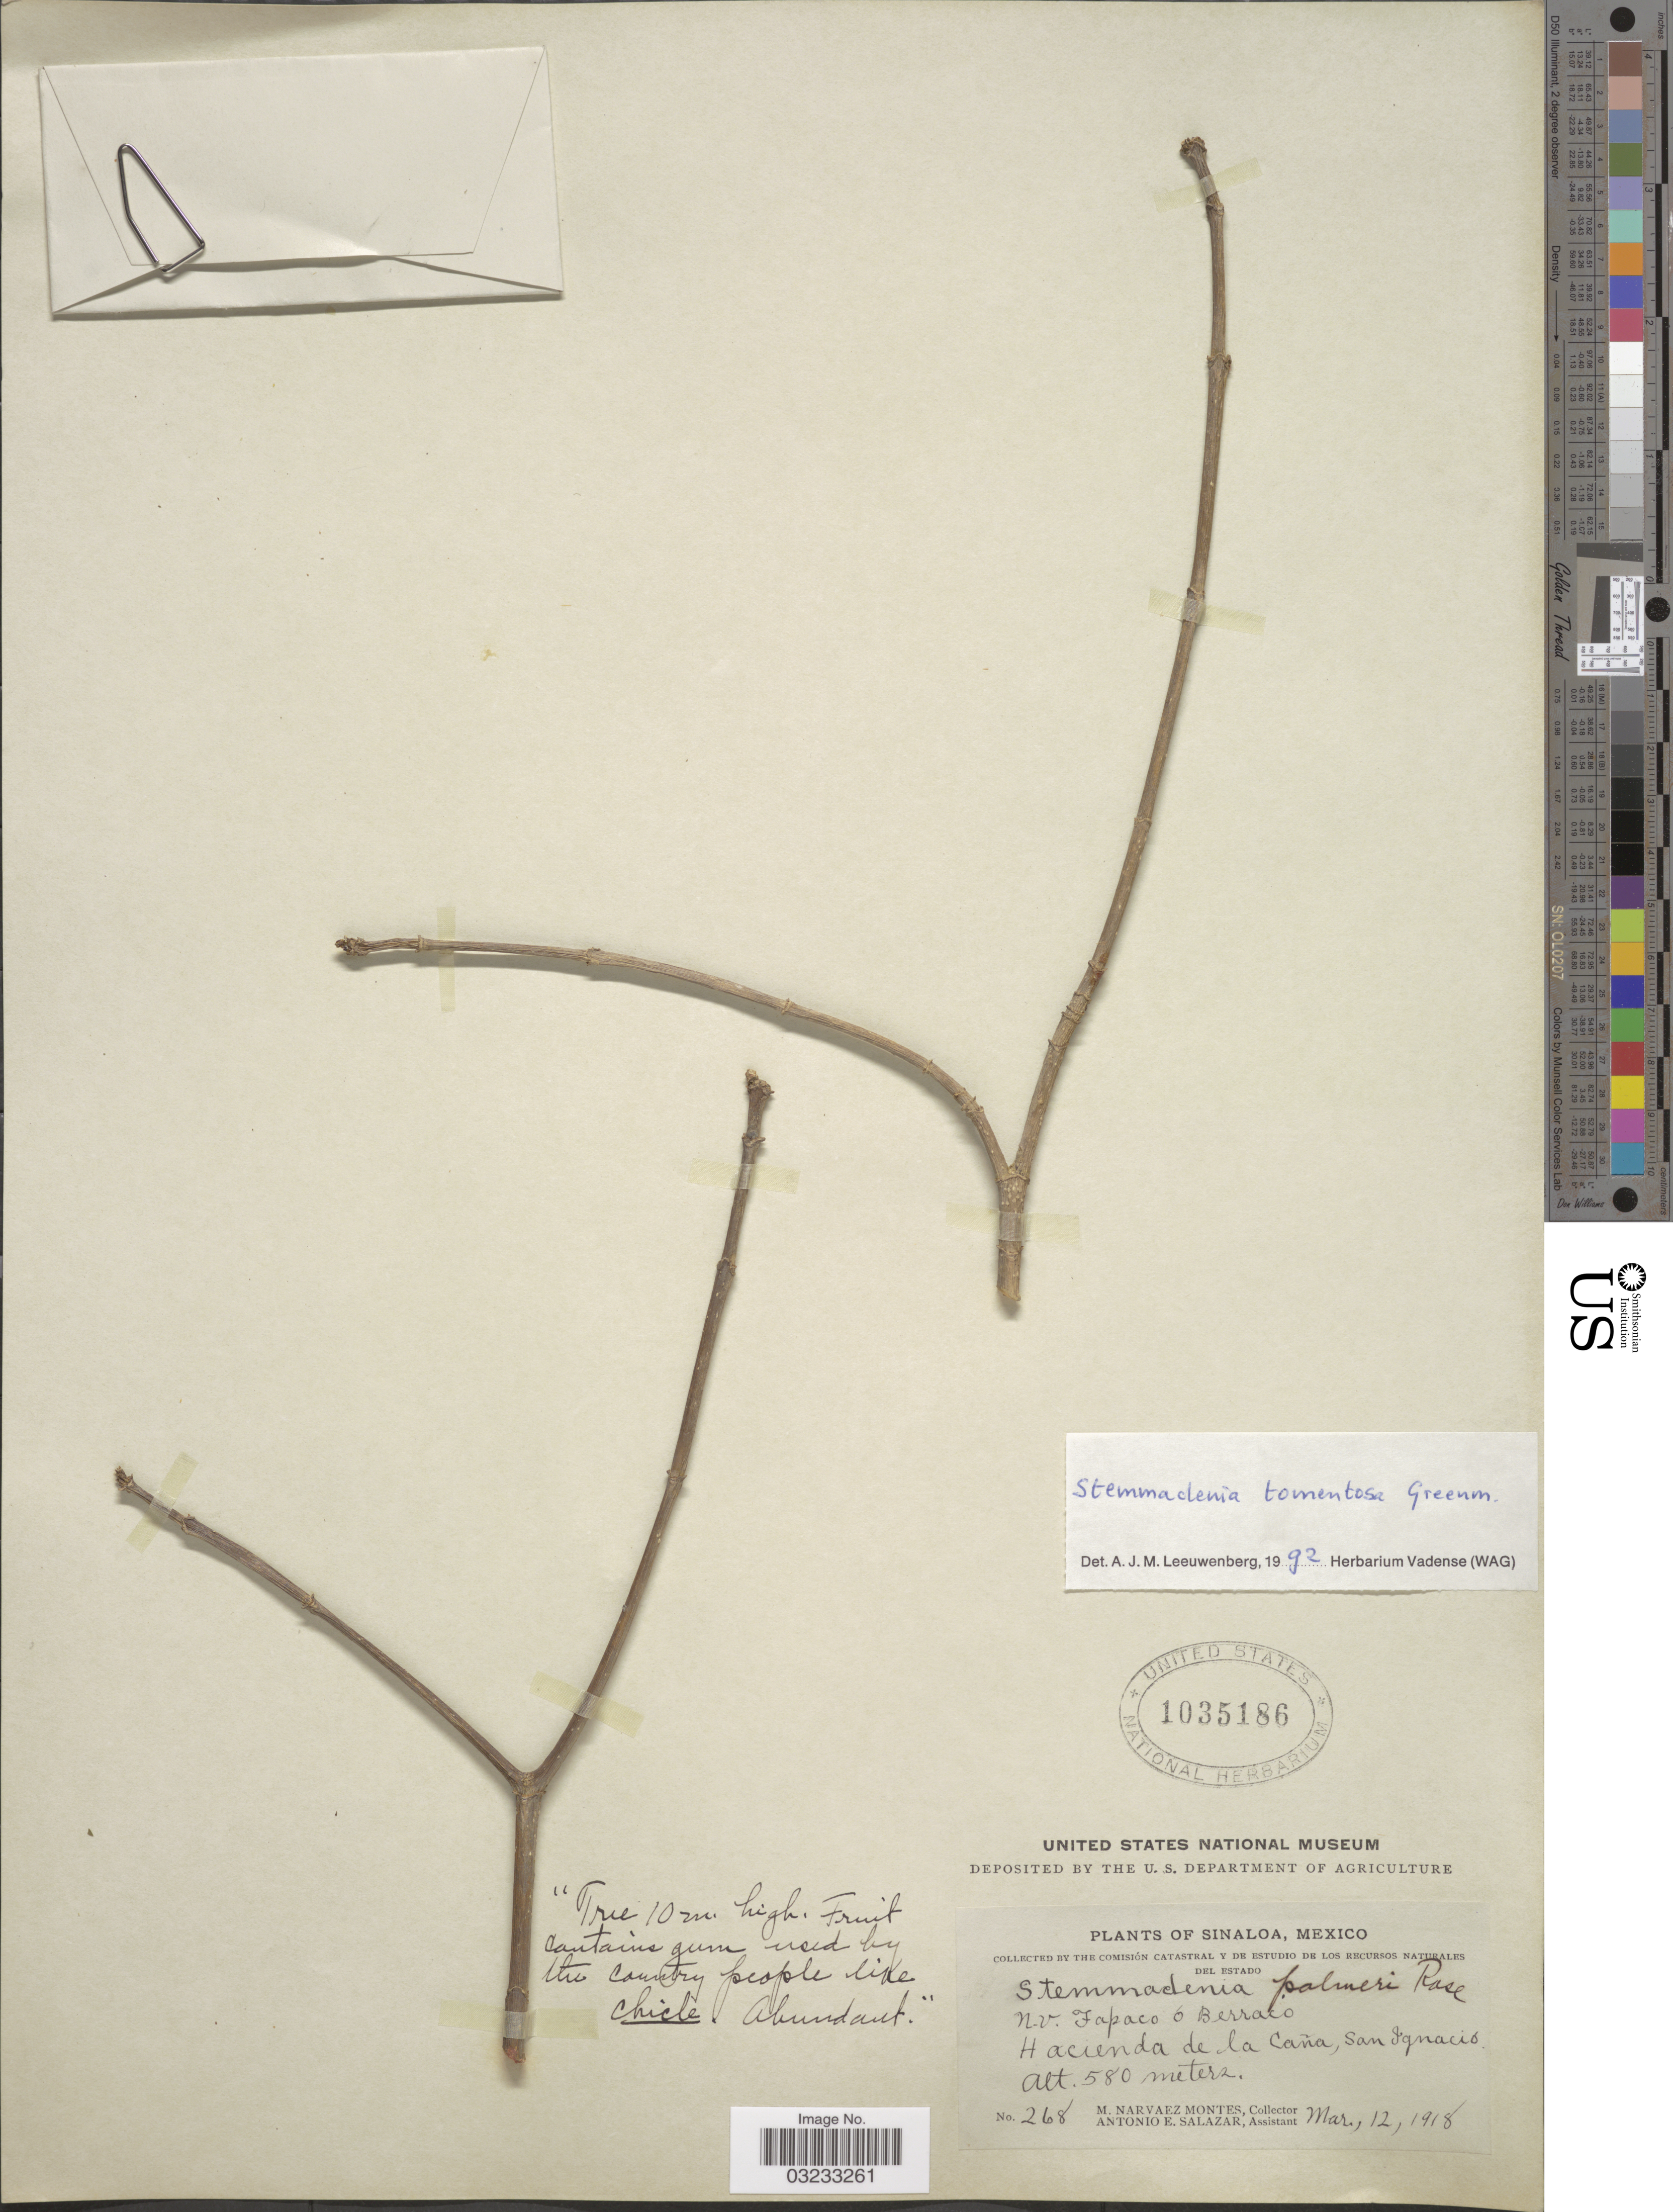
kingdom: Plantae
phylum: Tracheophyta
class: Magnoliopsida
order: Gentianales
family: Apocynaceae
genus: Stemmadenia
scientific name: Stemmadenia tomentosa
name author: Greenm.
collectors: M. Navarez Montes & A. E. Salazar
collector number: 268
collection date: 1918-03-12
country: Mexico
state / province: Sinaloa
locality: Hacienda de la Caña, San Ignacio.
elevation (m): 580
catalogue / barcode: US 1035186